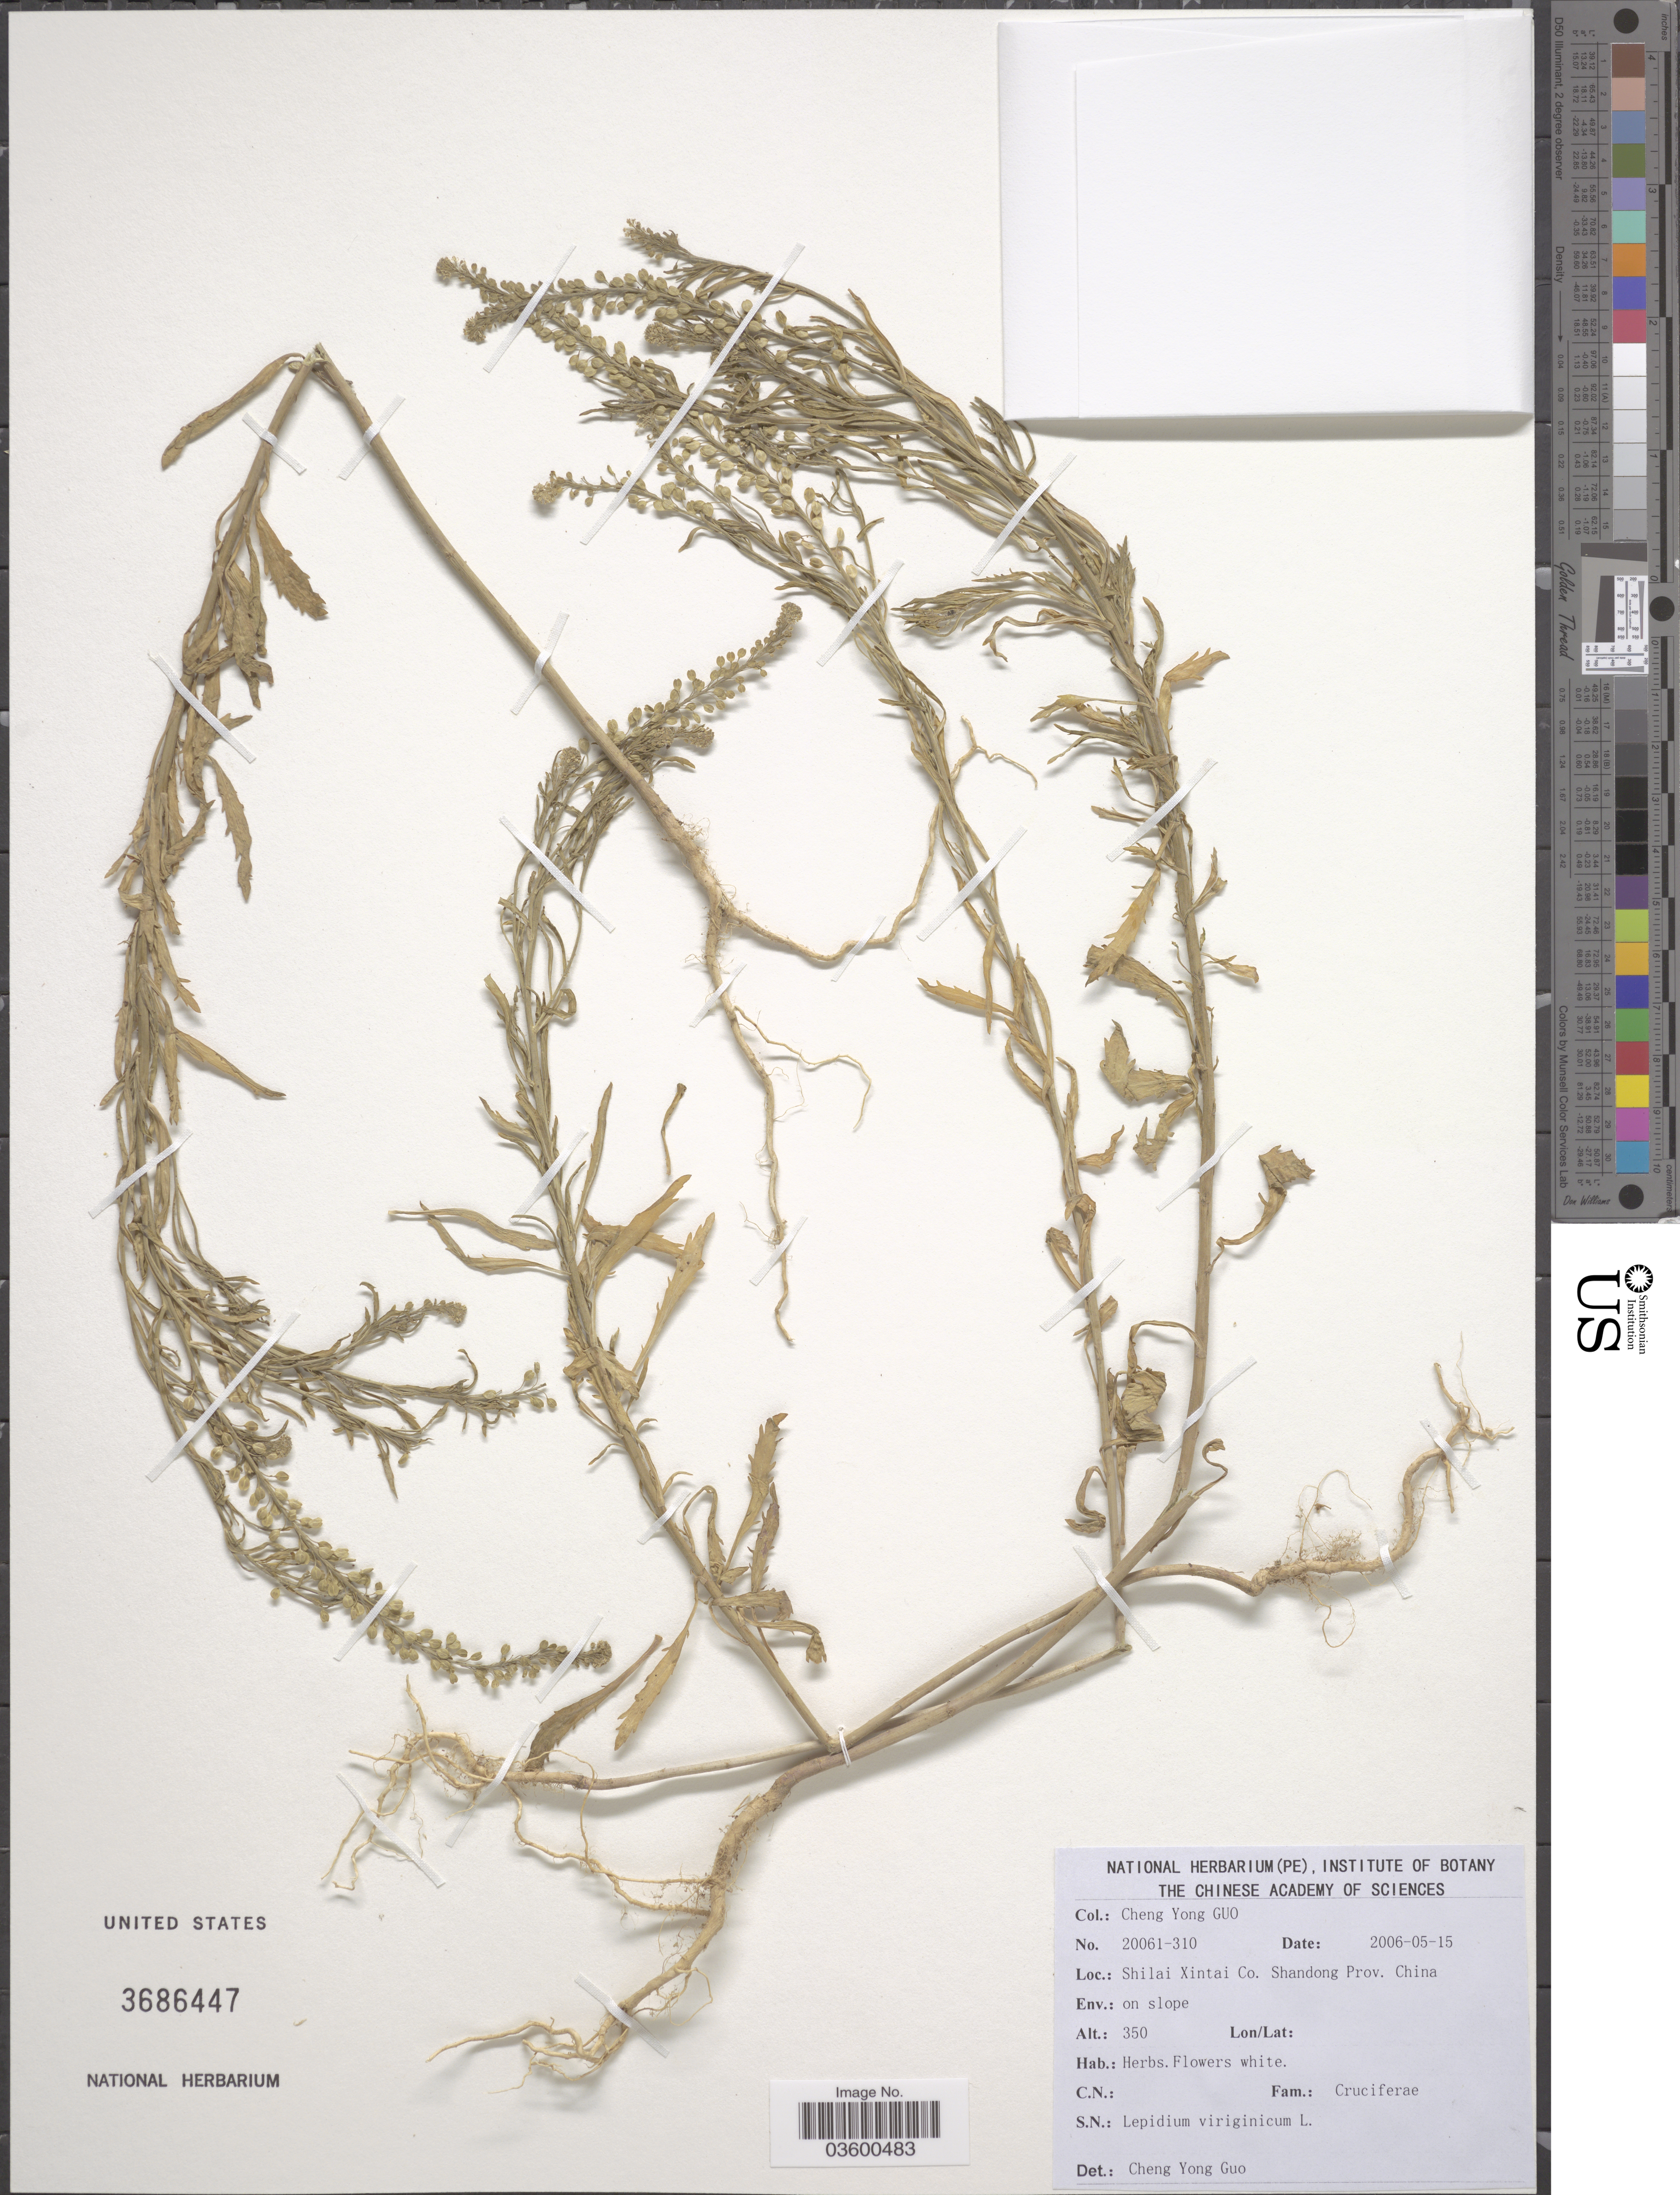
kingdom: Plantae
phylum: Tracheophyta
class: Magnoliopsida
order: Brassicales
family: Brassicaceae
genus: Lepidium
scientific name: Lepidium virginicum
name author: L.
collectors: Guo Chengyong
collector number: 20061-310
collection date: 2006-05-15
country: China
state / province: Shandong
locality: Shilai Xintai Co.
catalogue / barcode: US 3686447